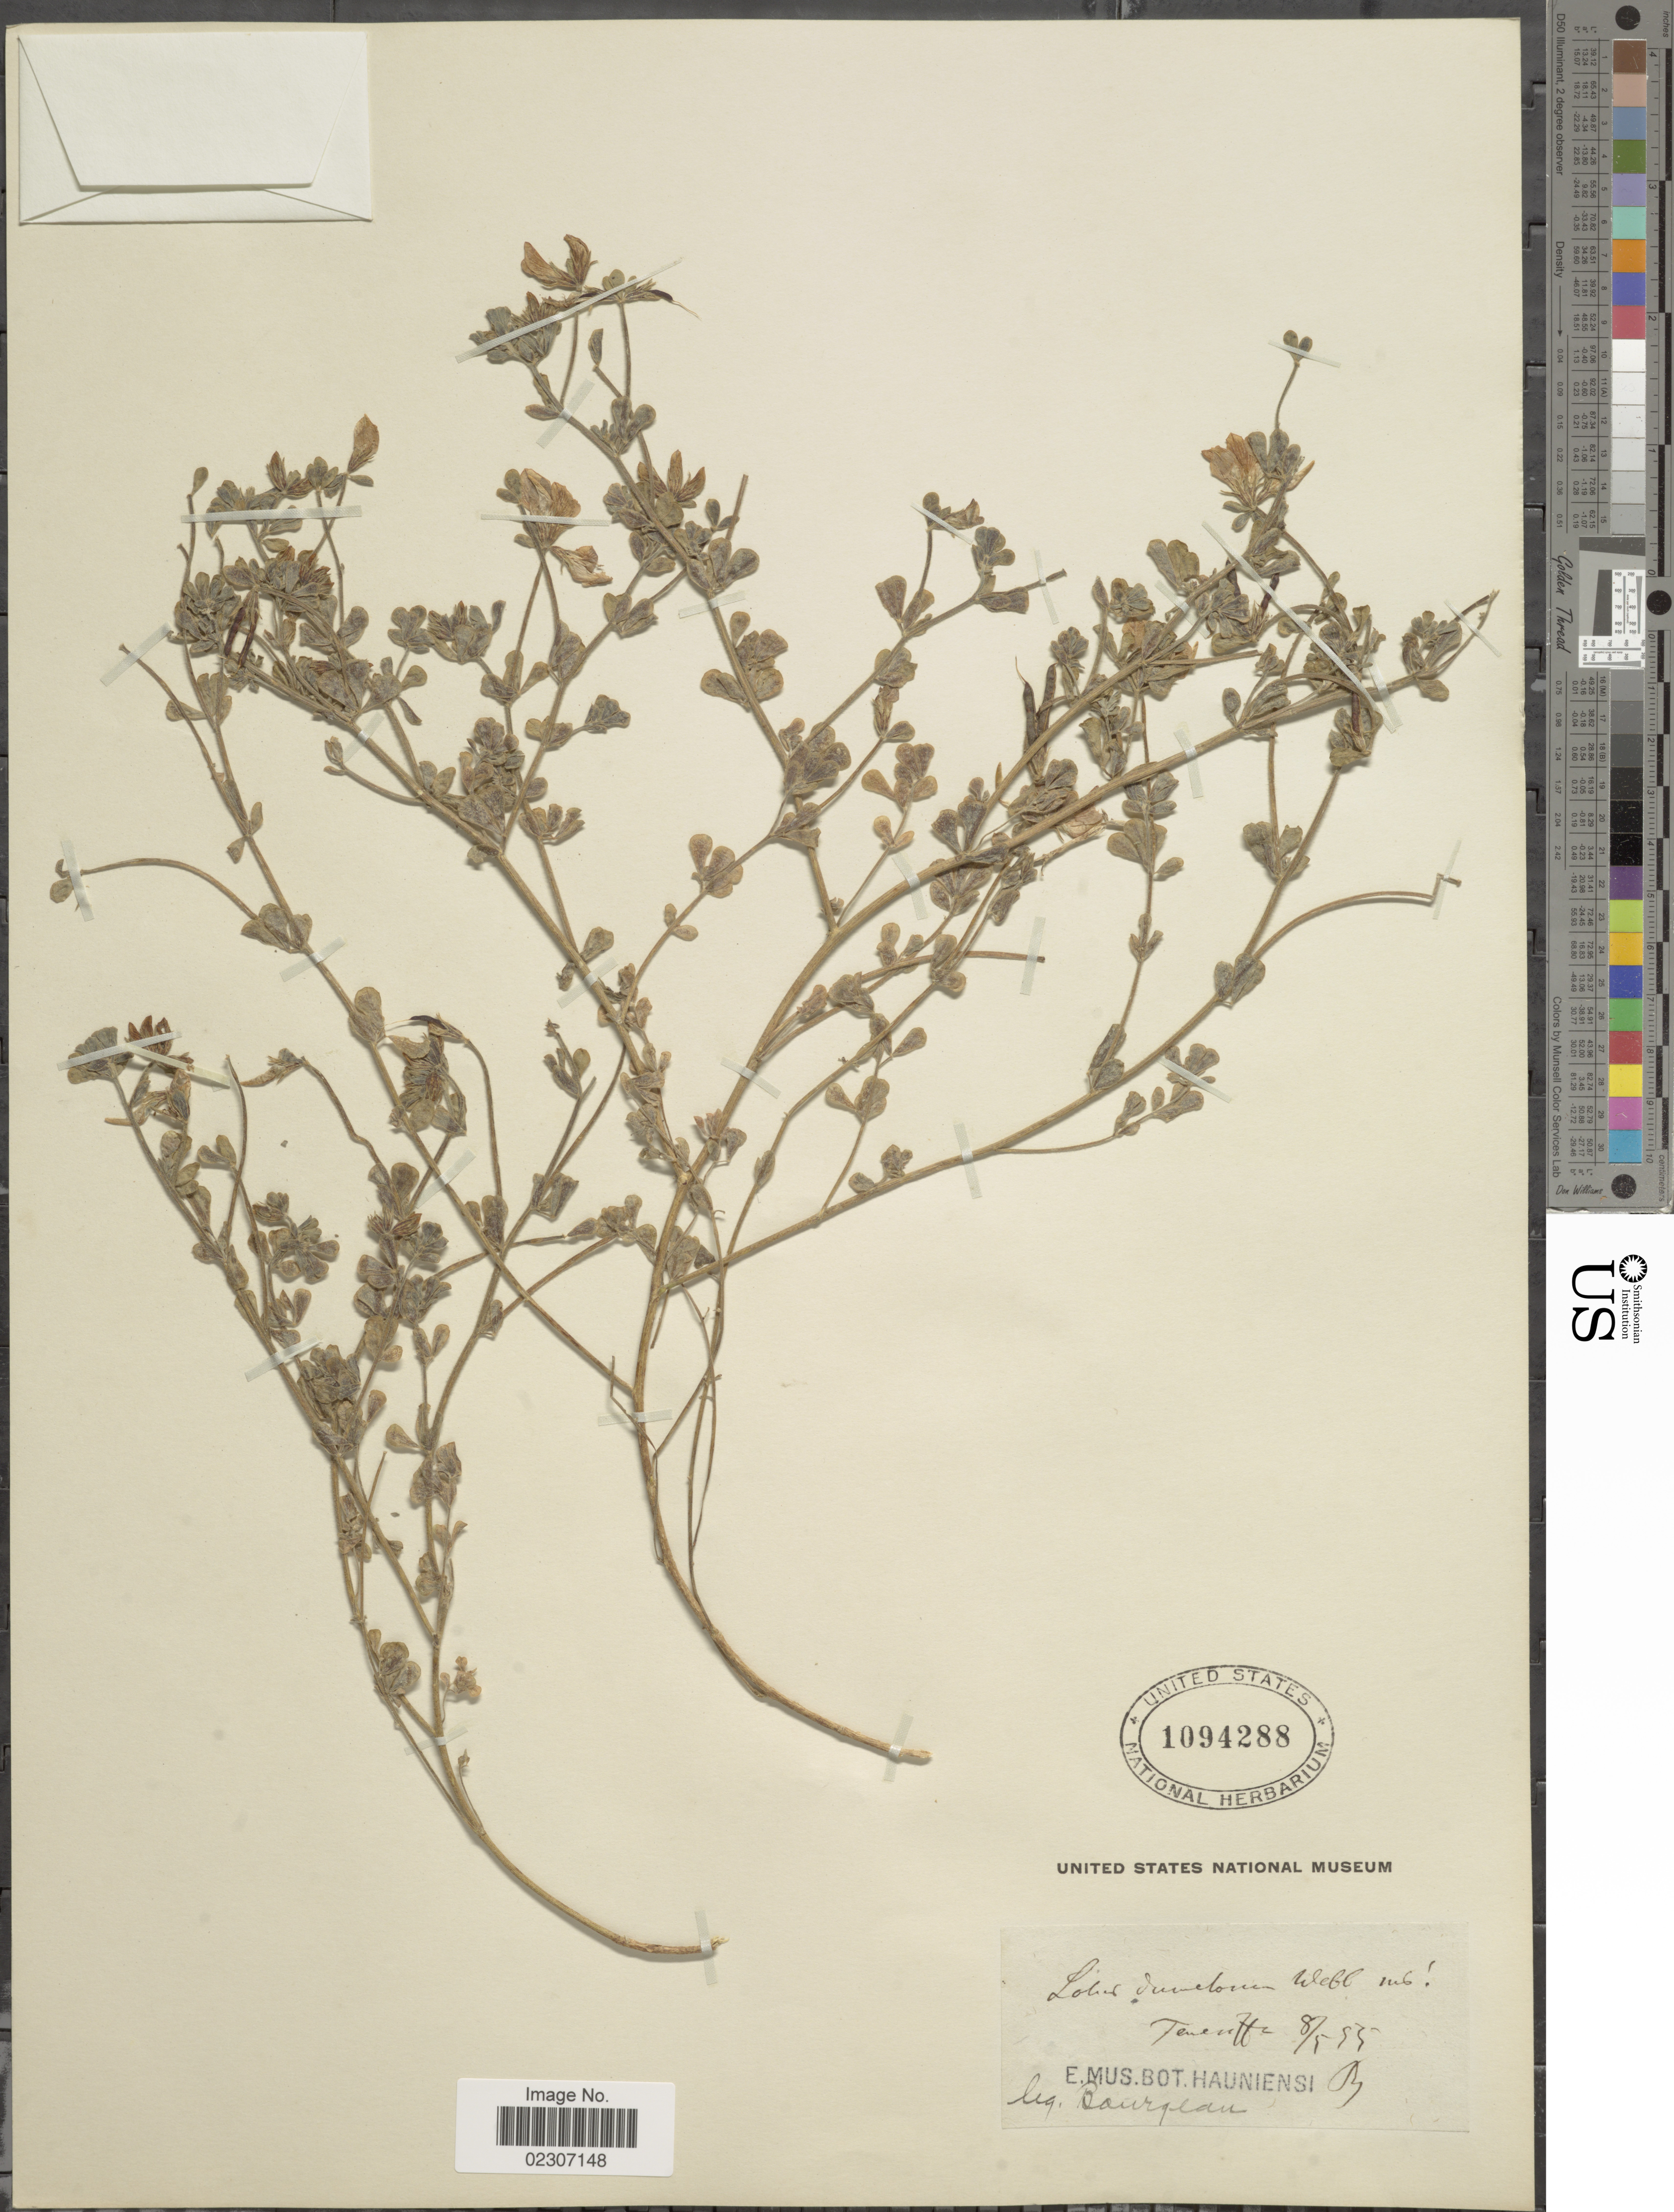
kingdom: Plantae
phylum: Tracheophyta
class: Magnoliopsida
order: Fabales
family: Fabaceae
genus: Lotus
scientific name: Lotus dumetorum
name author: R.P. Murray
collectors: Bourgeau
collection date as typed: Transcribed d/m/y: 8/5/55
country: Spain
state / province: Canarias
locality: Teneriffe.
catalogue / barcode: US 1094288